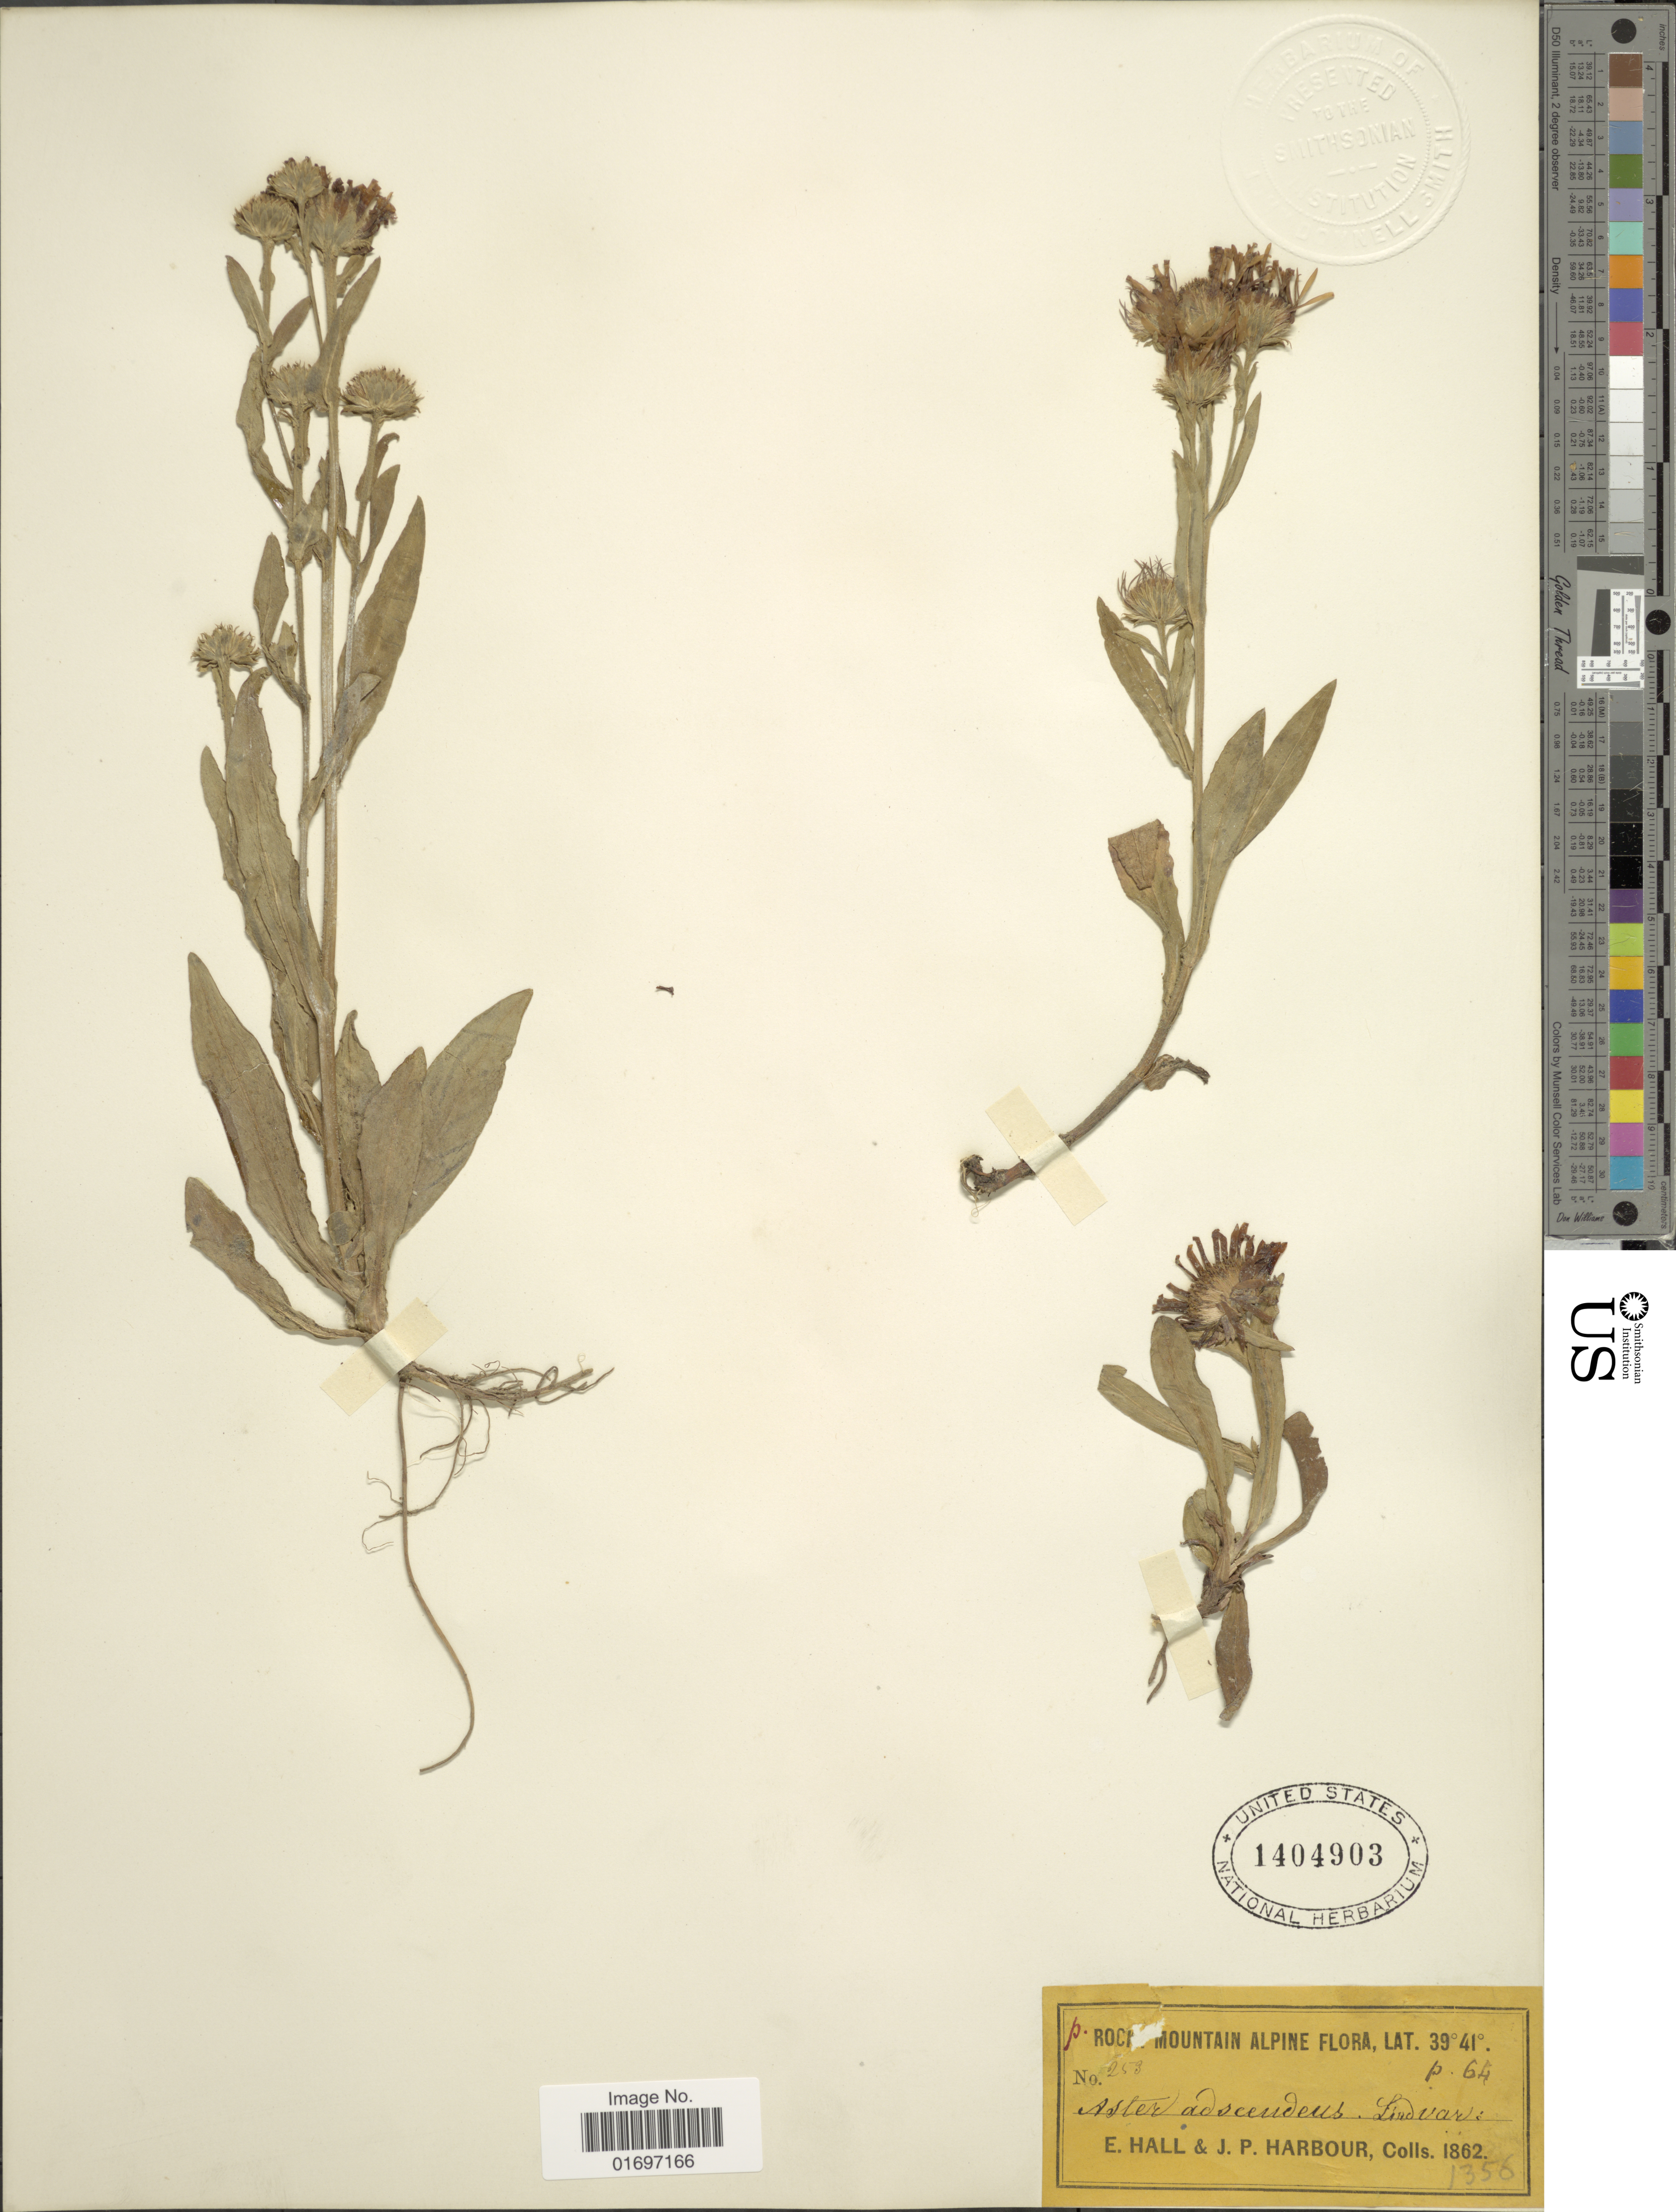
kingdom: Plantae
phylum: Tracheophyta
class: Magnoliopsida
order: Asterales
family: Asteraceae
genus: Symphyotrichum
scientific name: Symphyotrichum ascendens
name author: (Lindl.) G.L. Nesom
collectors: E. Hall & J. Harbour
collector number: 253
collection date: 1862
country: United States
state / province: Colorado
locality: Rocky Mtns.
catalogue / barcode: US 1404903